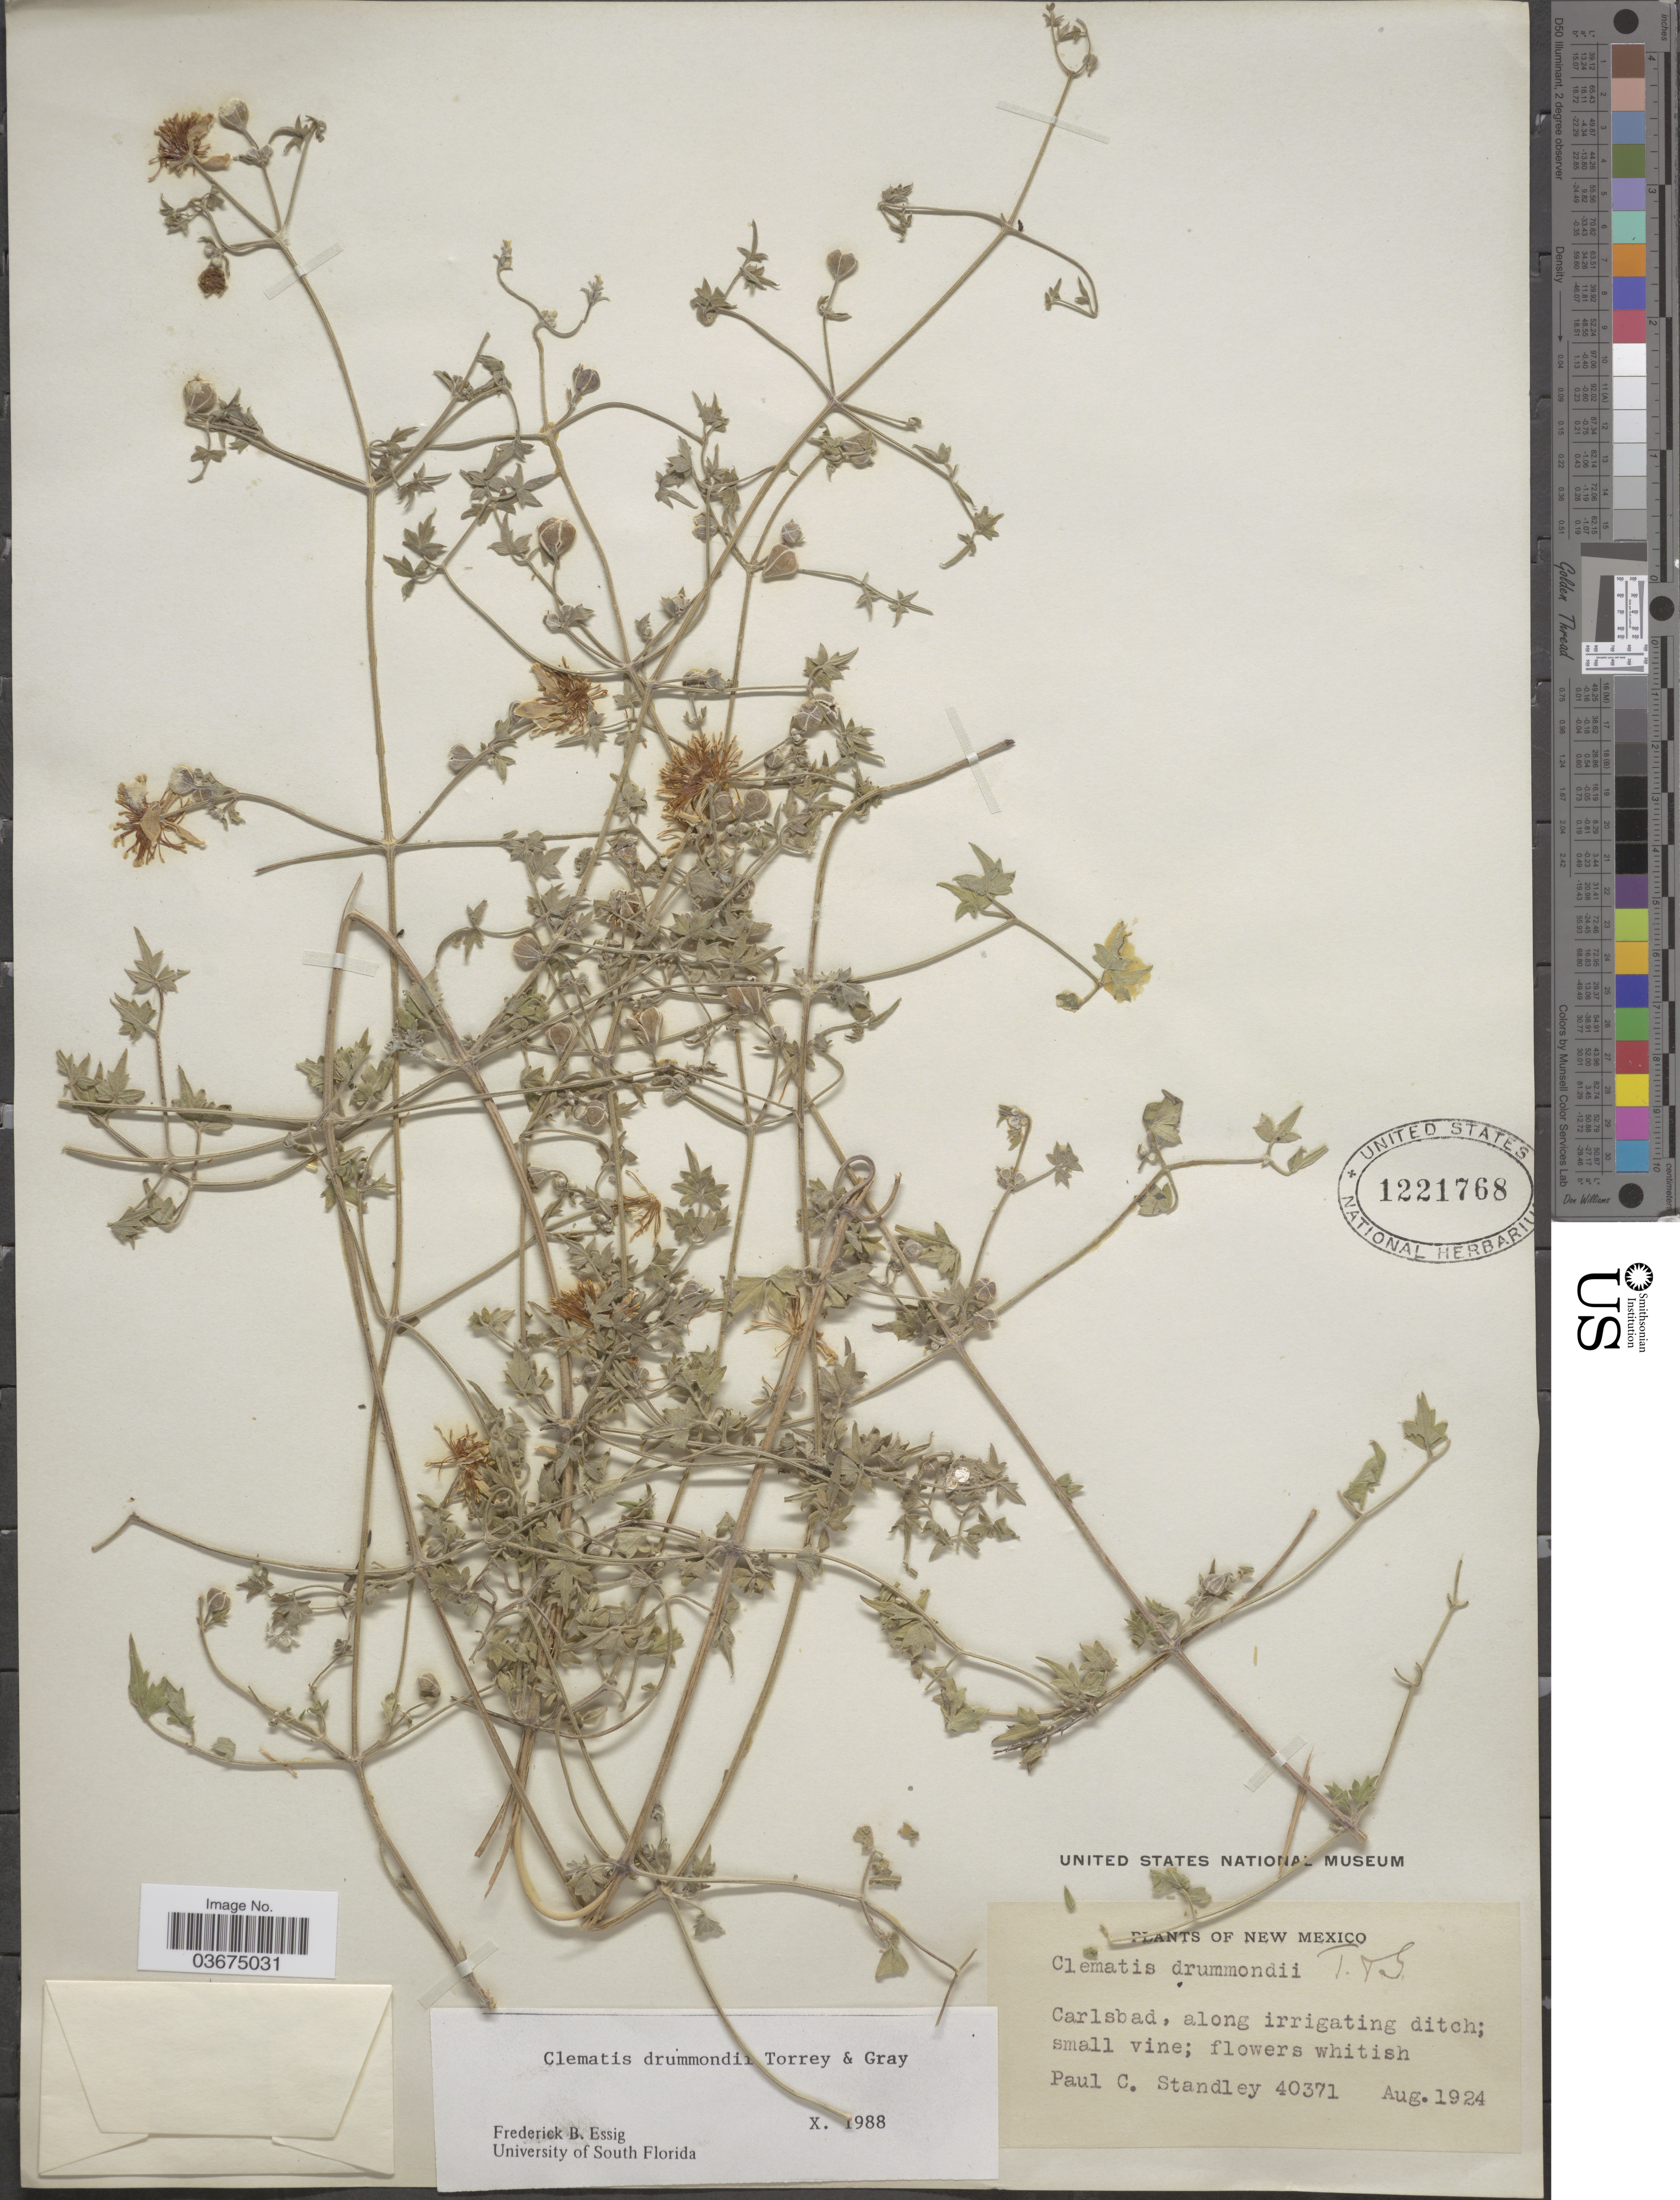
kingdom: Plantae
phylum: Tracheophyta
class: Magnoliopsida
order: Ranunculales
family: Ranunculaceae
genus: Clematis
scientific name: Clematis drummondii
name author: Torr. & A. Gray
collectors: P. C. Standley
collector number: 40371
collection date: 1924-08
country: United States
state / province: New Mexico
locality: Carlsbad, along irrigating ditch.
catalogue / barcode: US 1221768